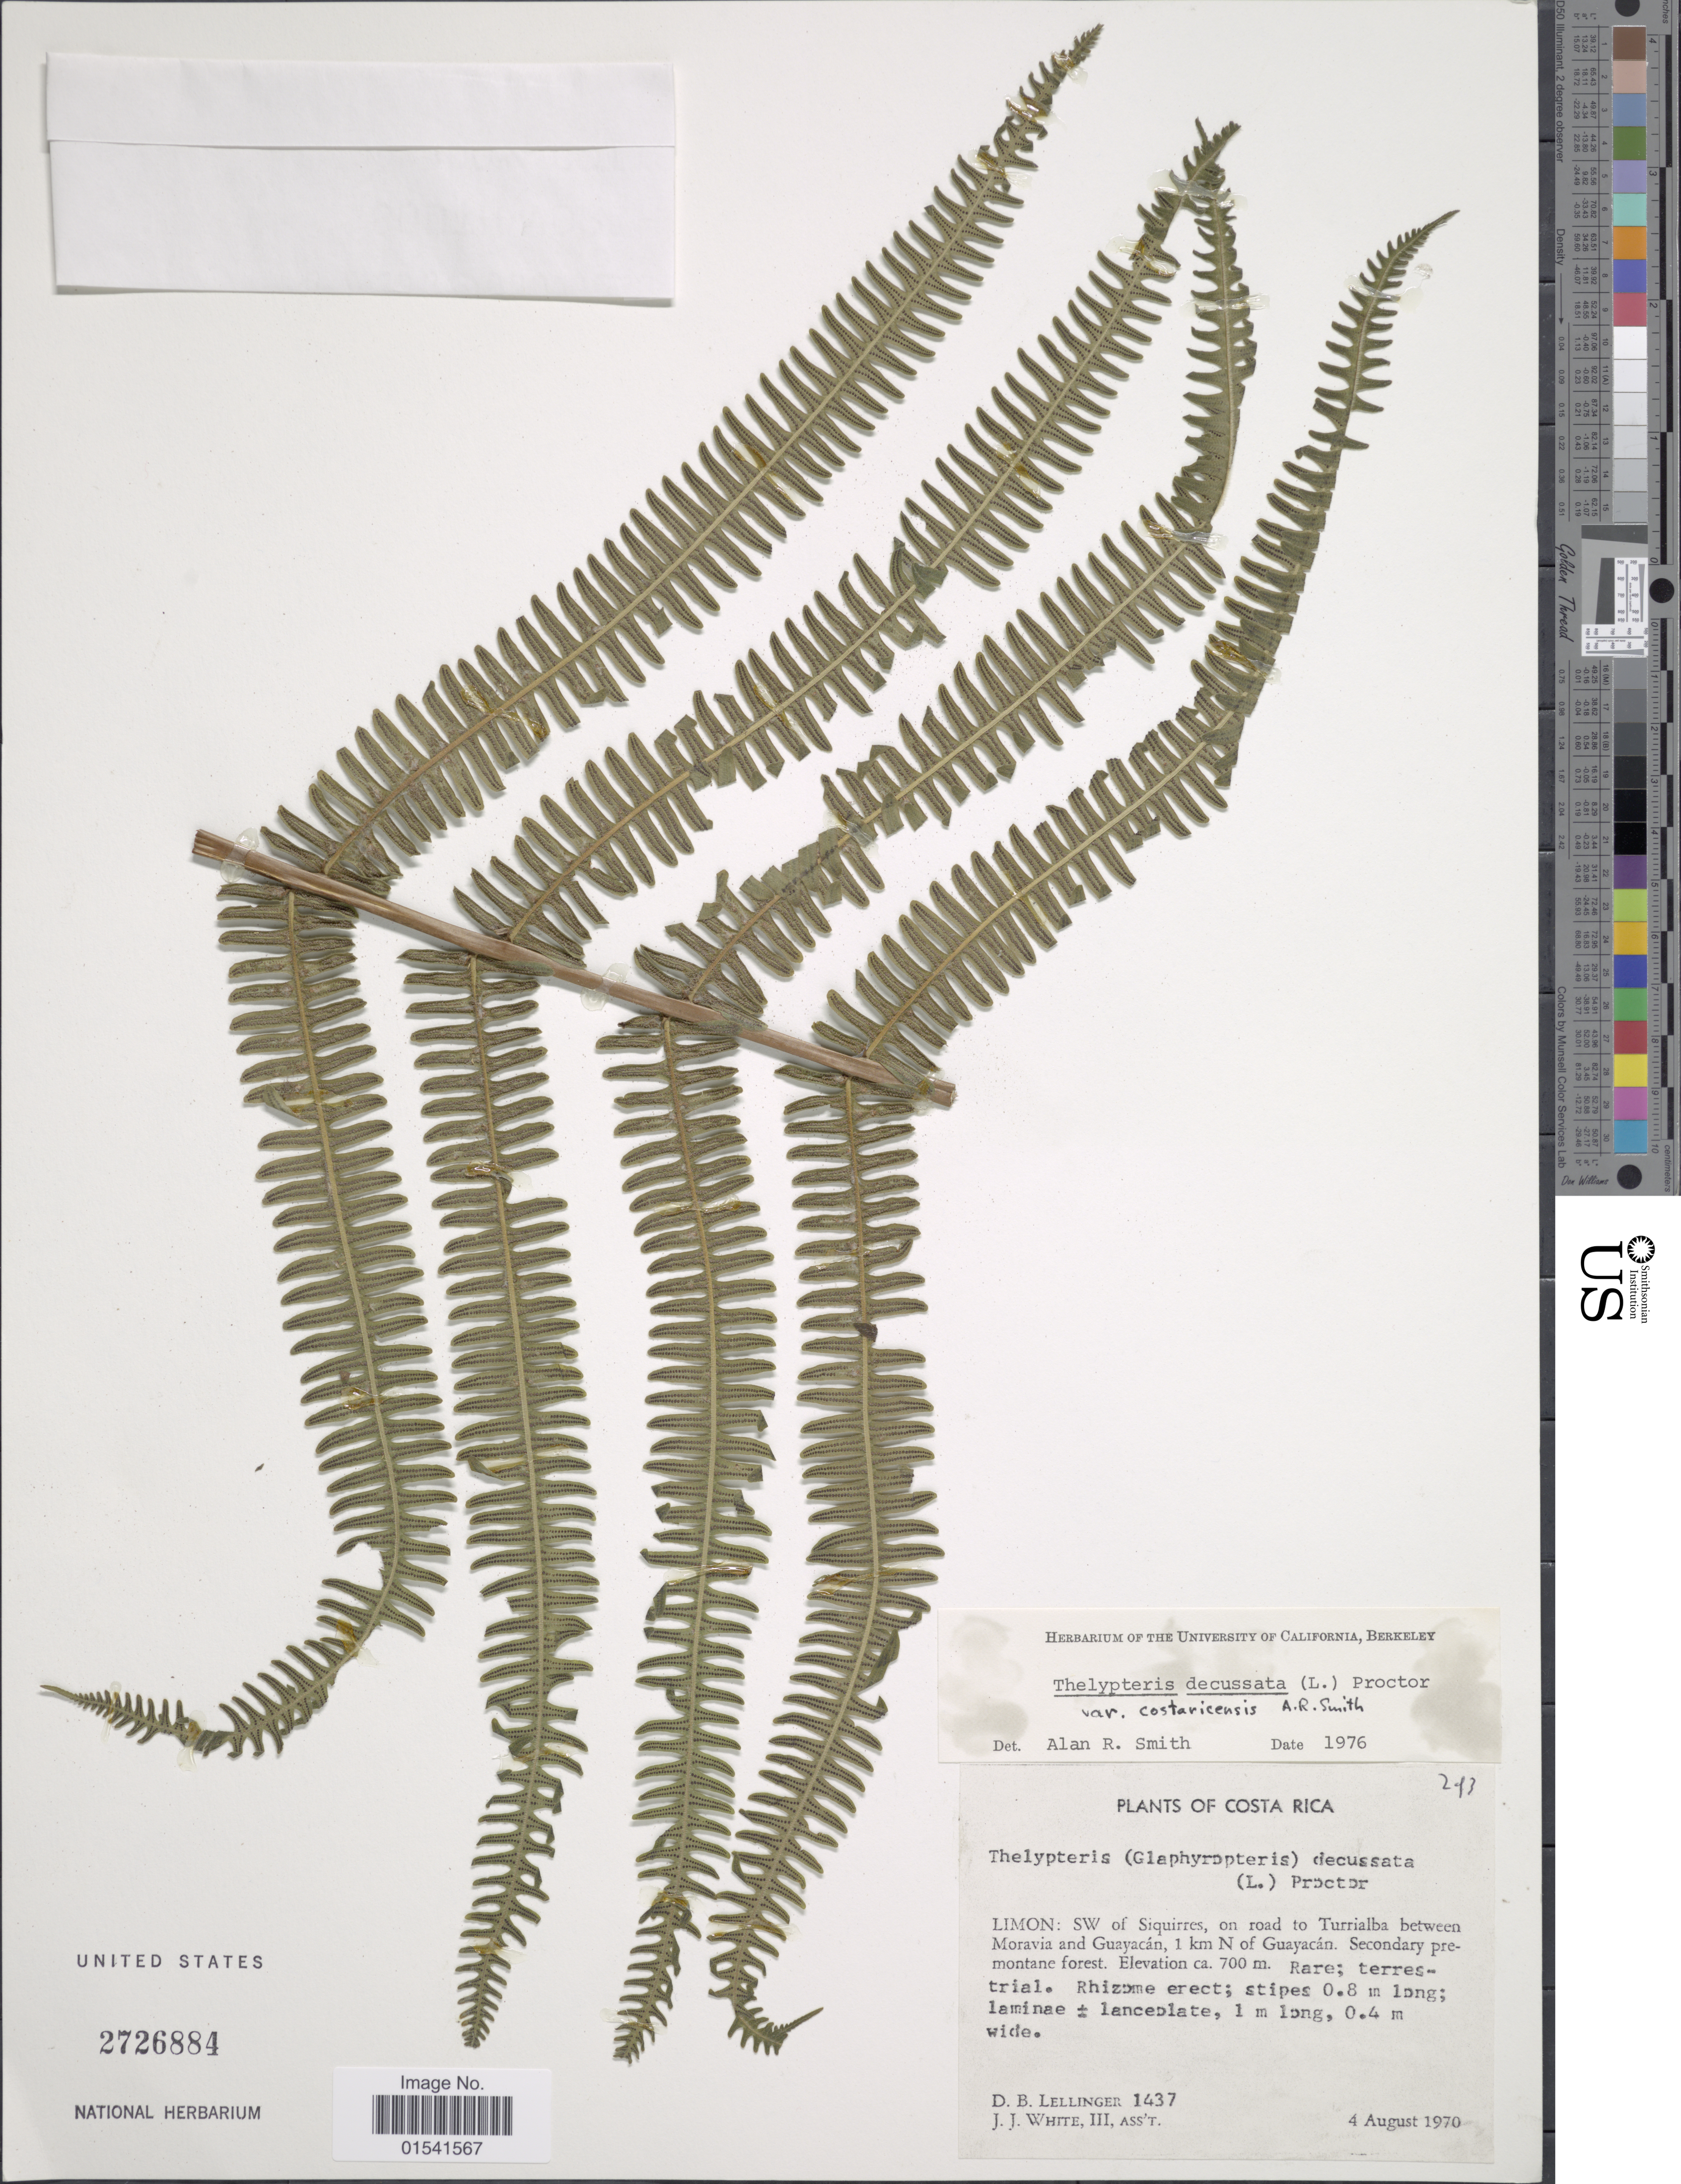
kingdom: Plantae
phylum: Tracheophyta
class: Polypodiopsida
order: Polypodiales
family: Thelypteridaceae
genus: Steiropteris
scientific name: Steiropteris decussata (L.) comb. nov., ined. 2015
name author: (L.)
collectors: D. B. Lellinger & J. J. White III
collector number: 1437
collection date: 1970-08-04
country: Costa Rica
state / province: Limón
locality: SW of Siquirres, on road to Turrialba between Moravia and Guayacán, 1 km N of Guayacán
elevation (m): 700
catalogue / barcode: US 2726884